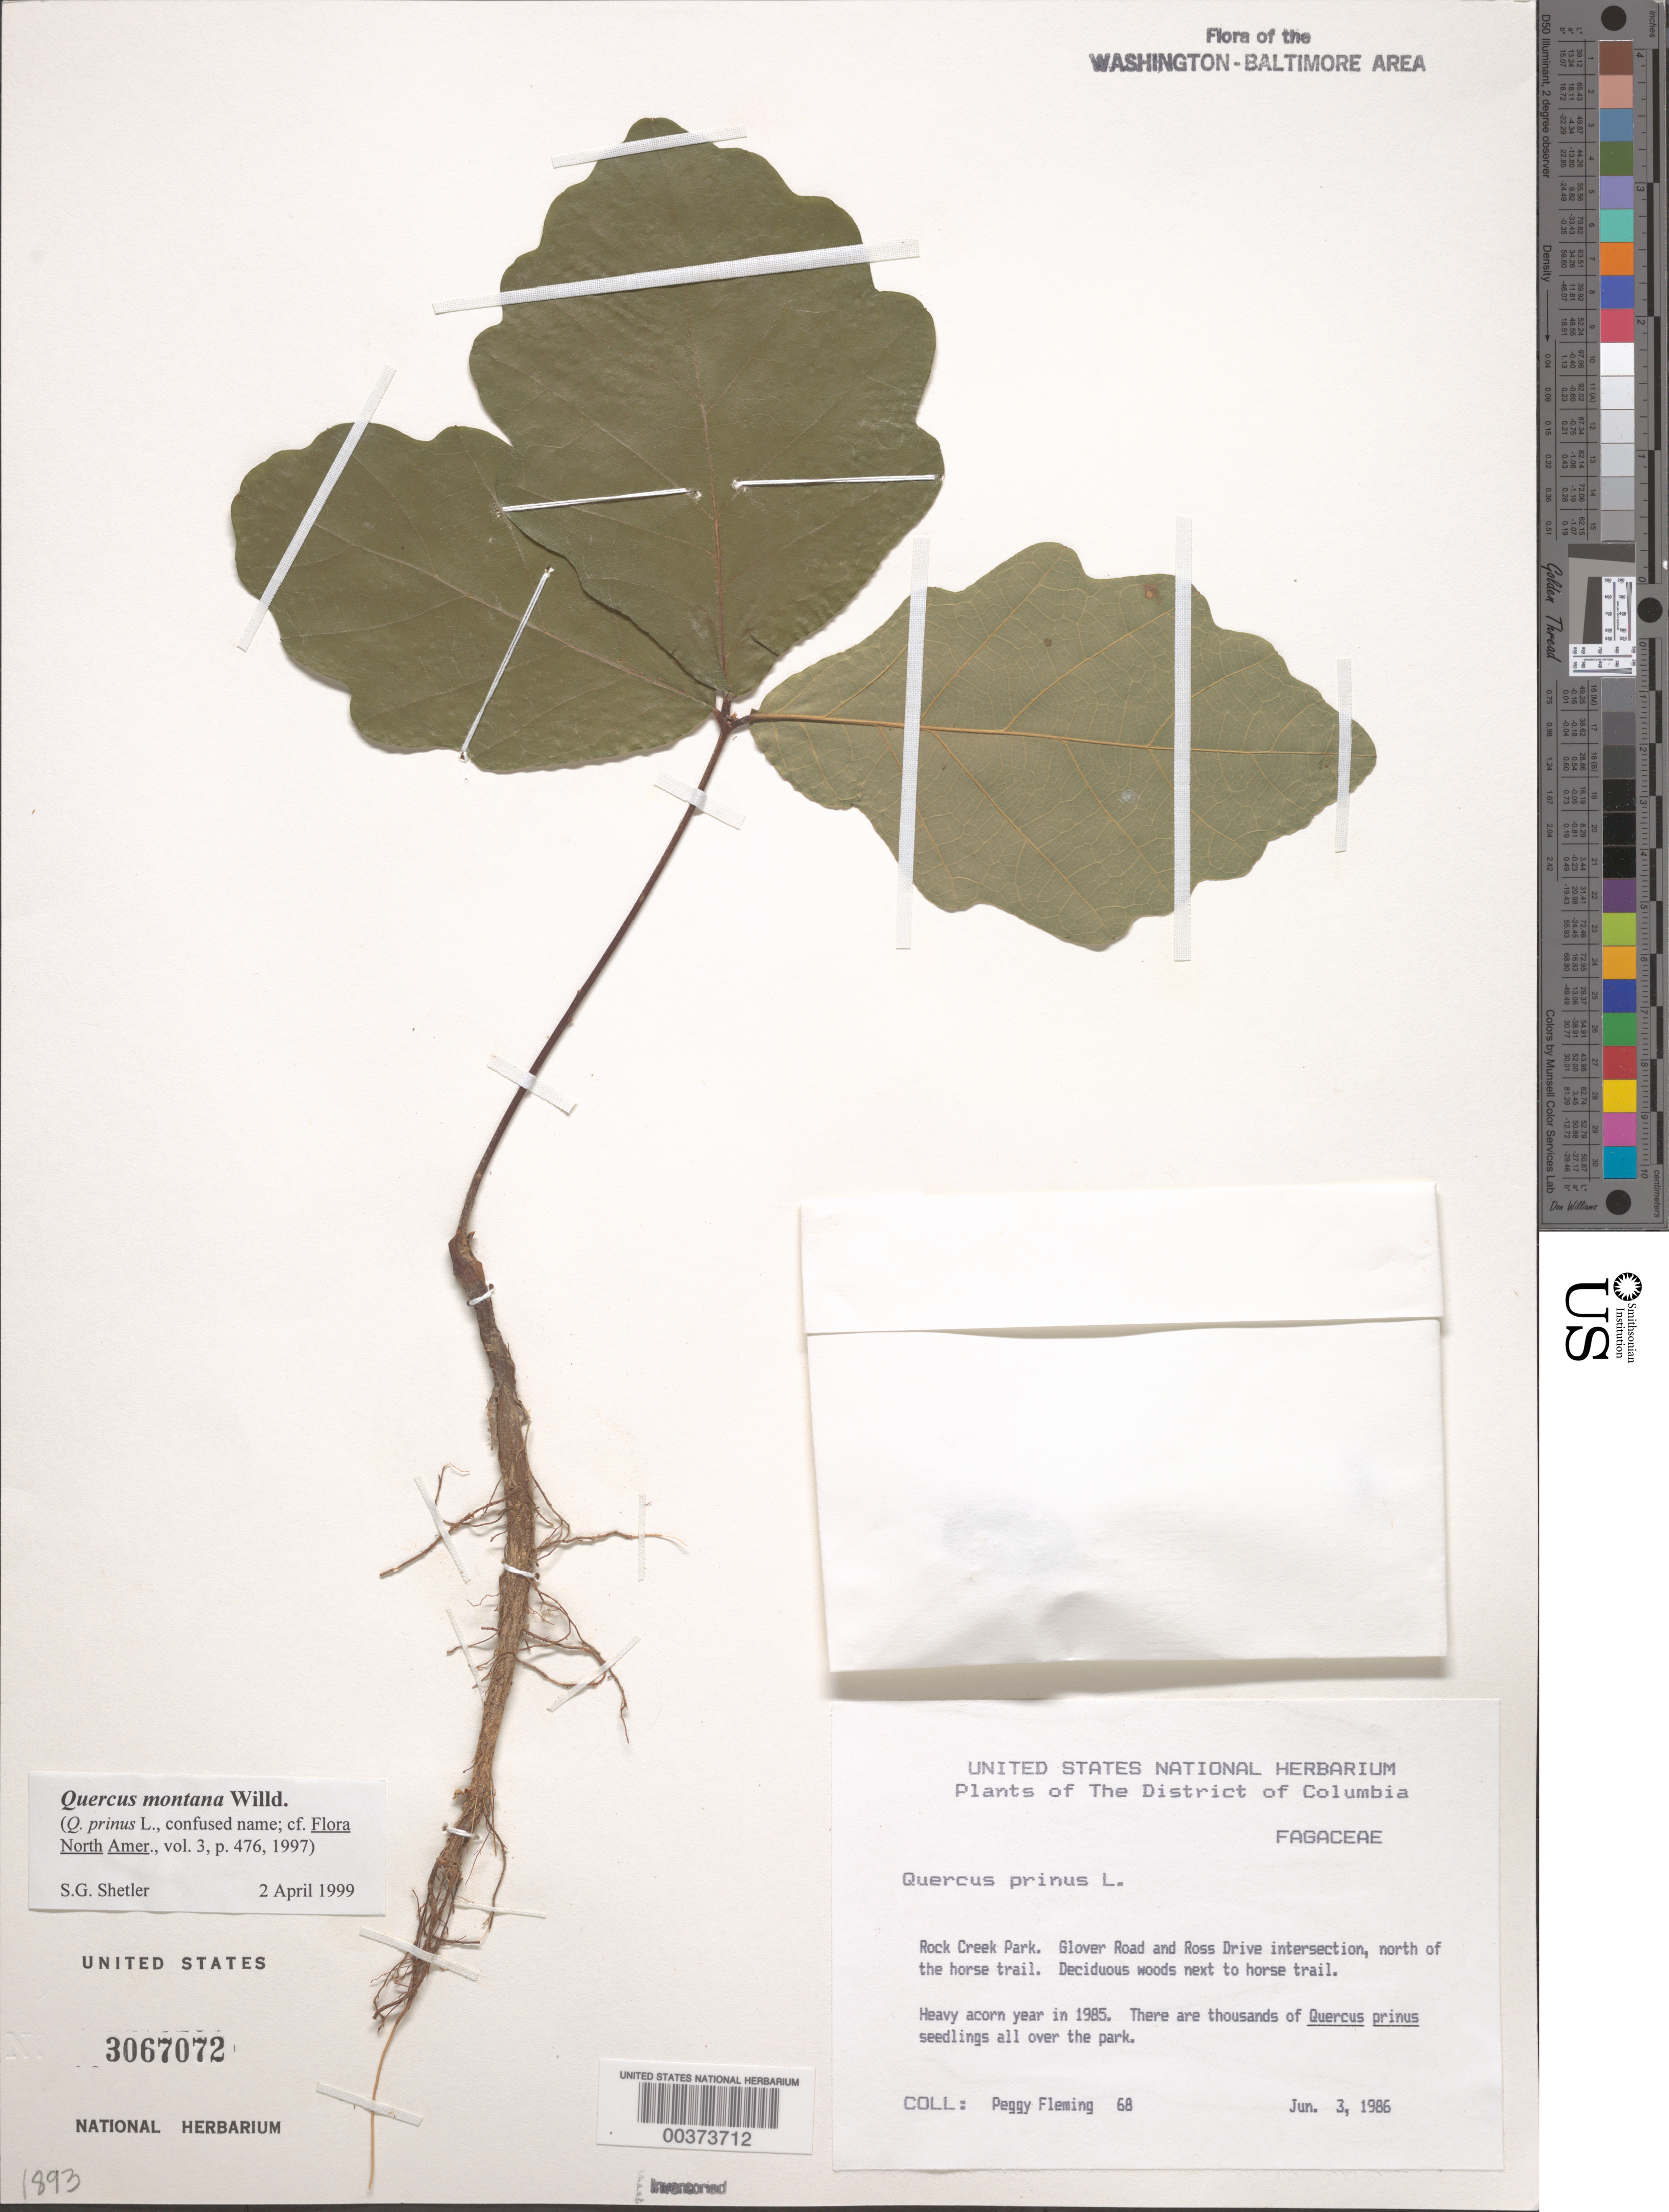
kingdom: Plantae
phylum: Tracheophyta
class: Magnoliopsida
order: Fagales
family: Fagaceae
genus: Quercus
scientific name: Quercus montana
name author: Willd.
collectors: P. Fleming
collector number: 68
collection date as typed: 03 Jun 1986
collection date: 1986-06-03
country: United States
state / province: District of Columbia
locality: Rock Creek Park. Glover road and Ross Drive intersection, north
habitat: Deciduous woods next to horse trail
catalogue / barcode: US 3067072